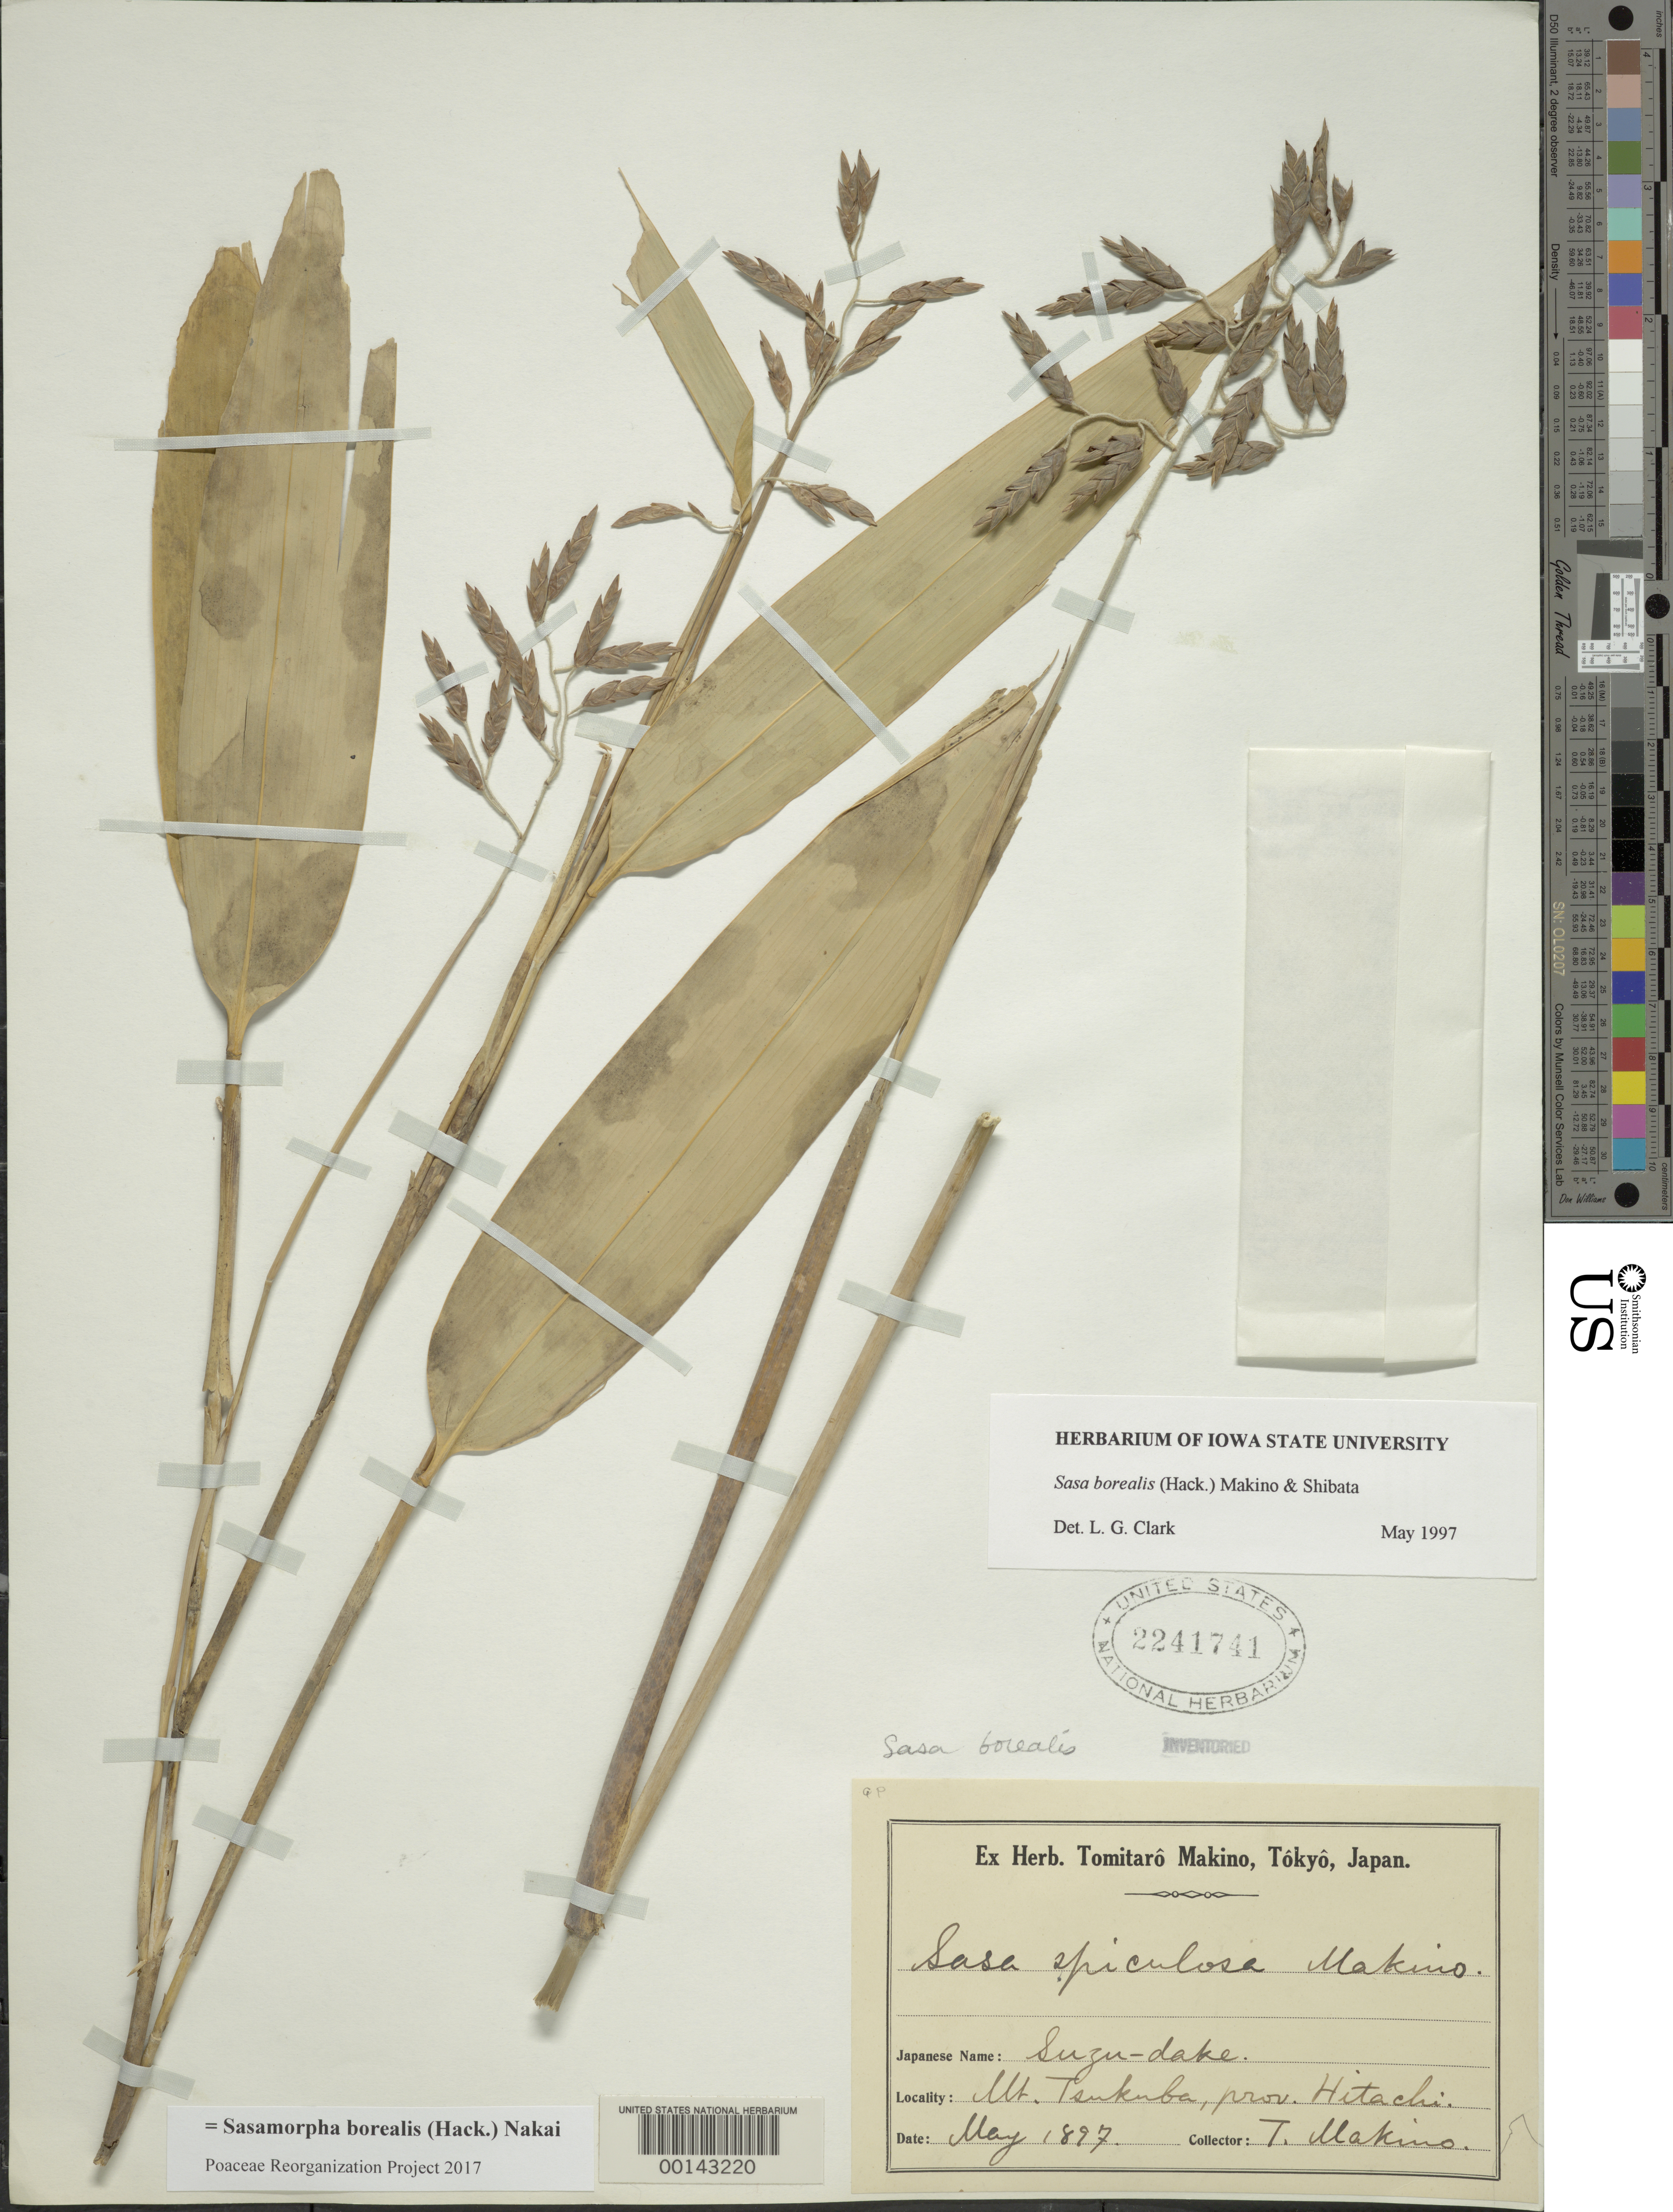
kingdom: Plantae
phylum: Tracheophyta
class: Liliopsida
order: Poales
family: Poaceae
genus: Sasamorpha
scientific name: Sasamorpha borealis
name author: (Hack.) Nakai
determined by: Poaceae Reorganization Project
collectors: T. Makino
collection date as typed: May 1897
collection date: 1897-05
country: Japan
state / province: Tokyo, Federal City of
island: Honshu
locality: Hitachi, mt. tsukuba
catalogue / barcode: US 2241741